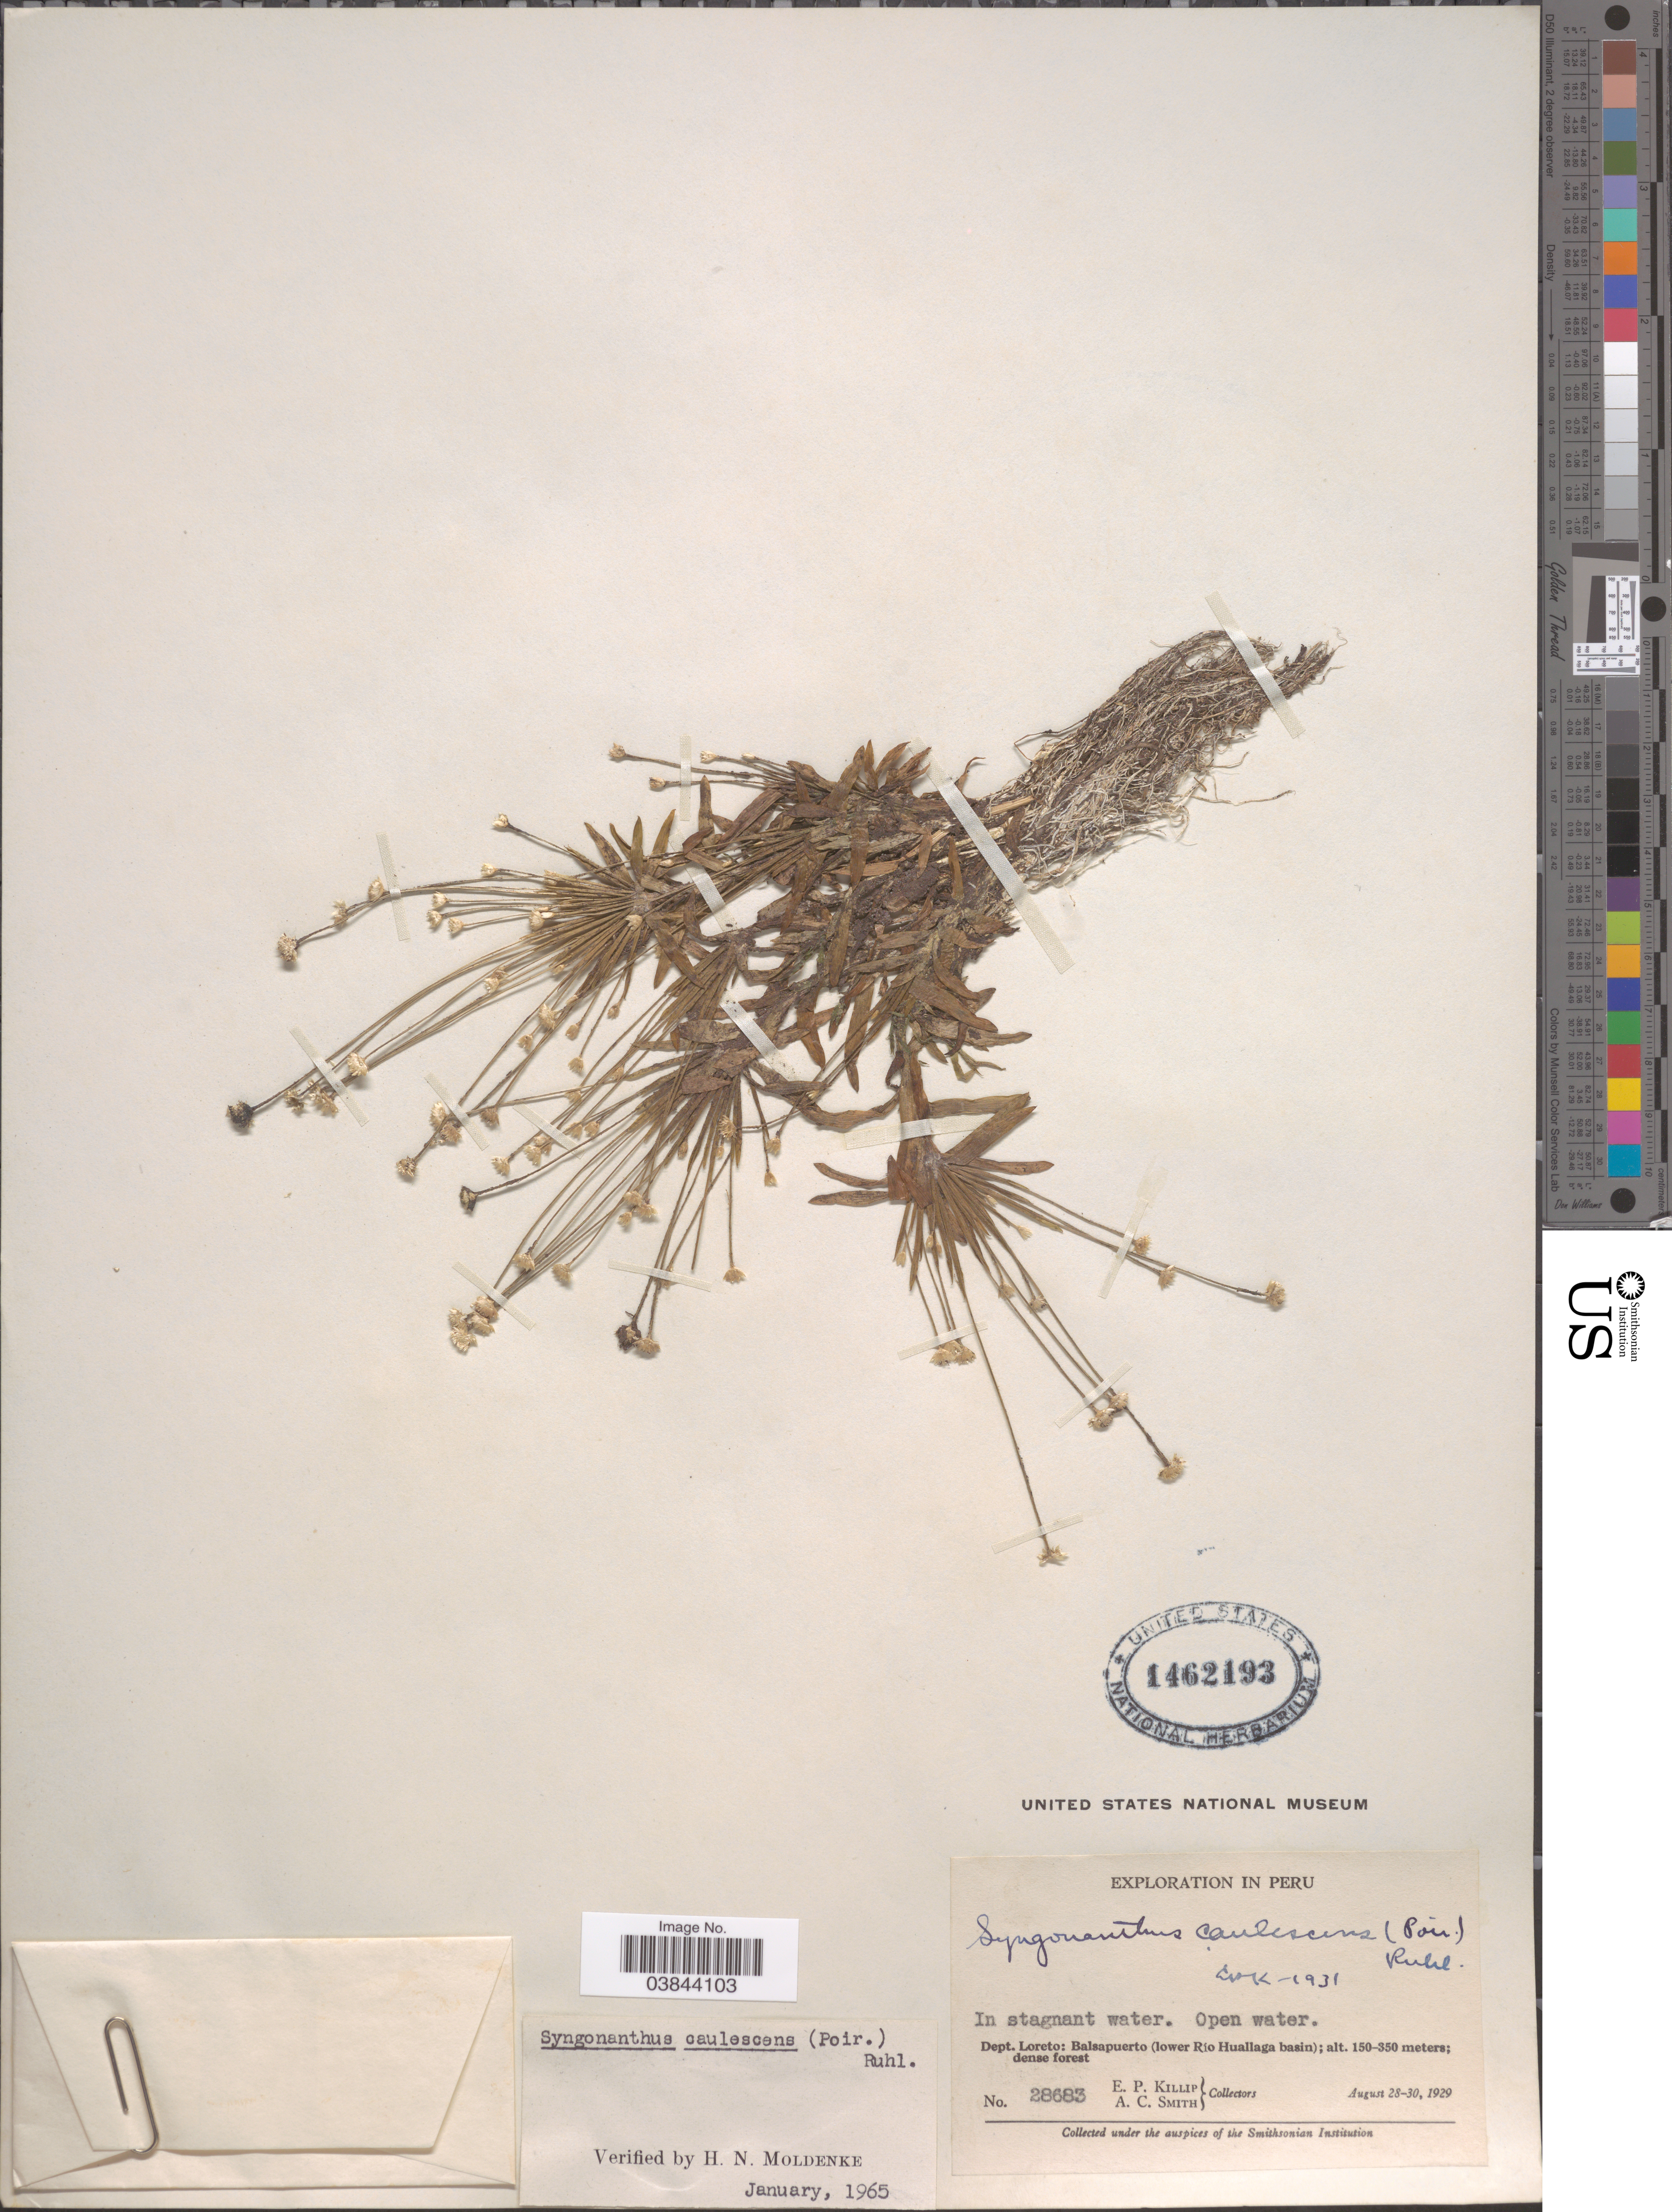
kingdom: Plantae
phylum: Tracheophyta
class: Liliopsida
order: Poales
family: Eriocaulaceae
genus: Syngonanthus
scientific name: Syngonanthus caulescens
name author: (Poir.) Ruhland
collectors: E. P. Killip & A. C. Smith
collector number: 28683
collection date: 1929-08-28/1929-08-30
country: Peru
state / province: Loreto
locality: Dept. Loreto: Balsapuert (lower Río Huallaga basin).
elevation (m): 150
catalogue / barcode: US 1462193